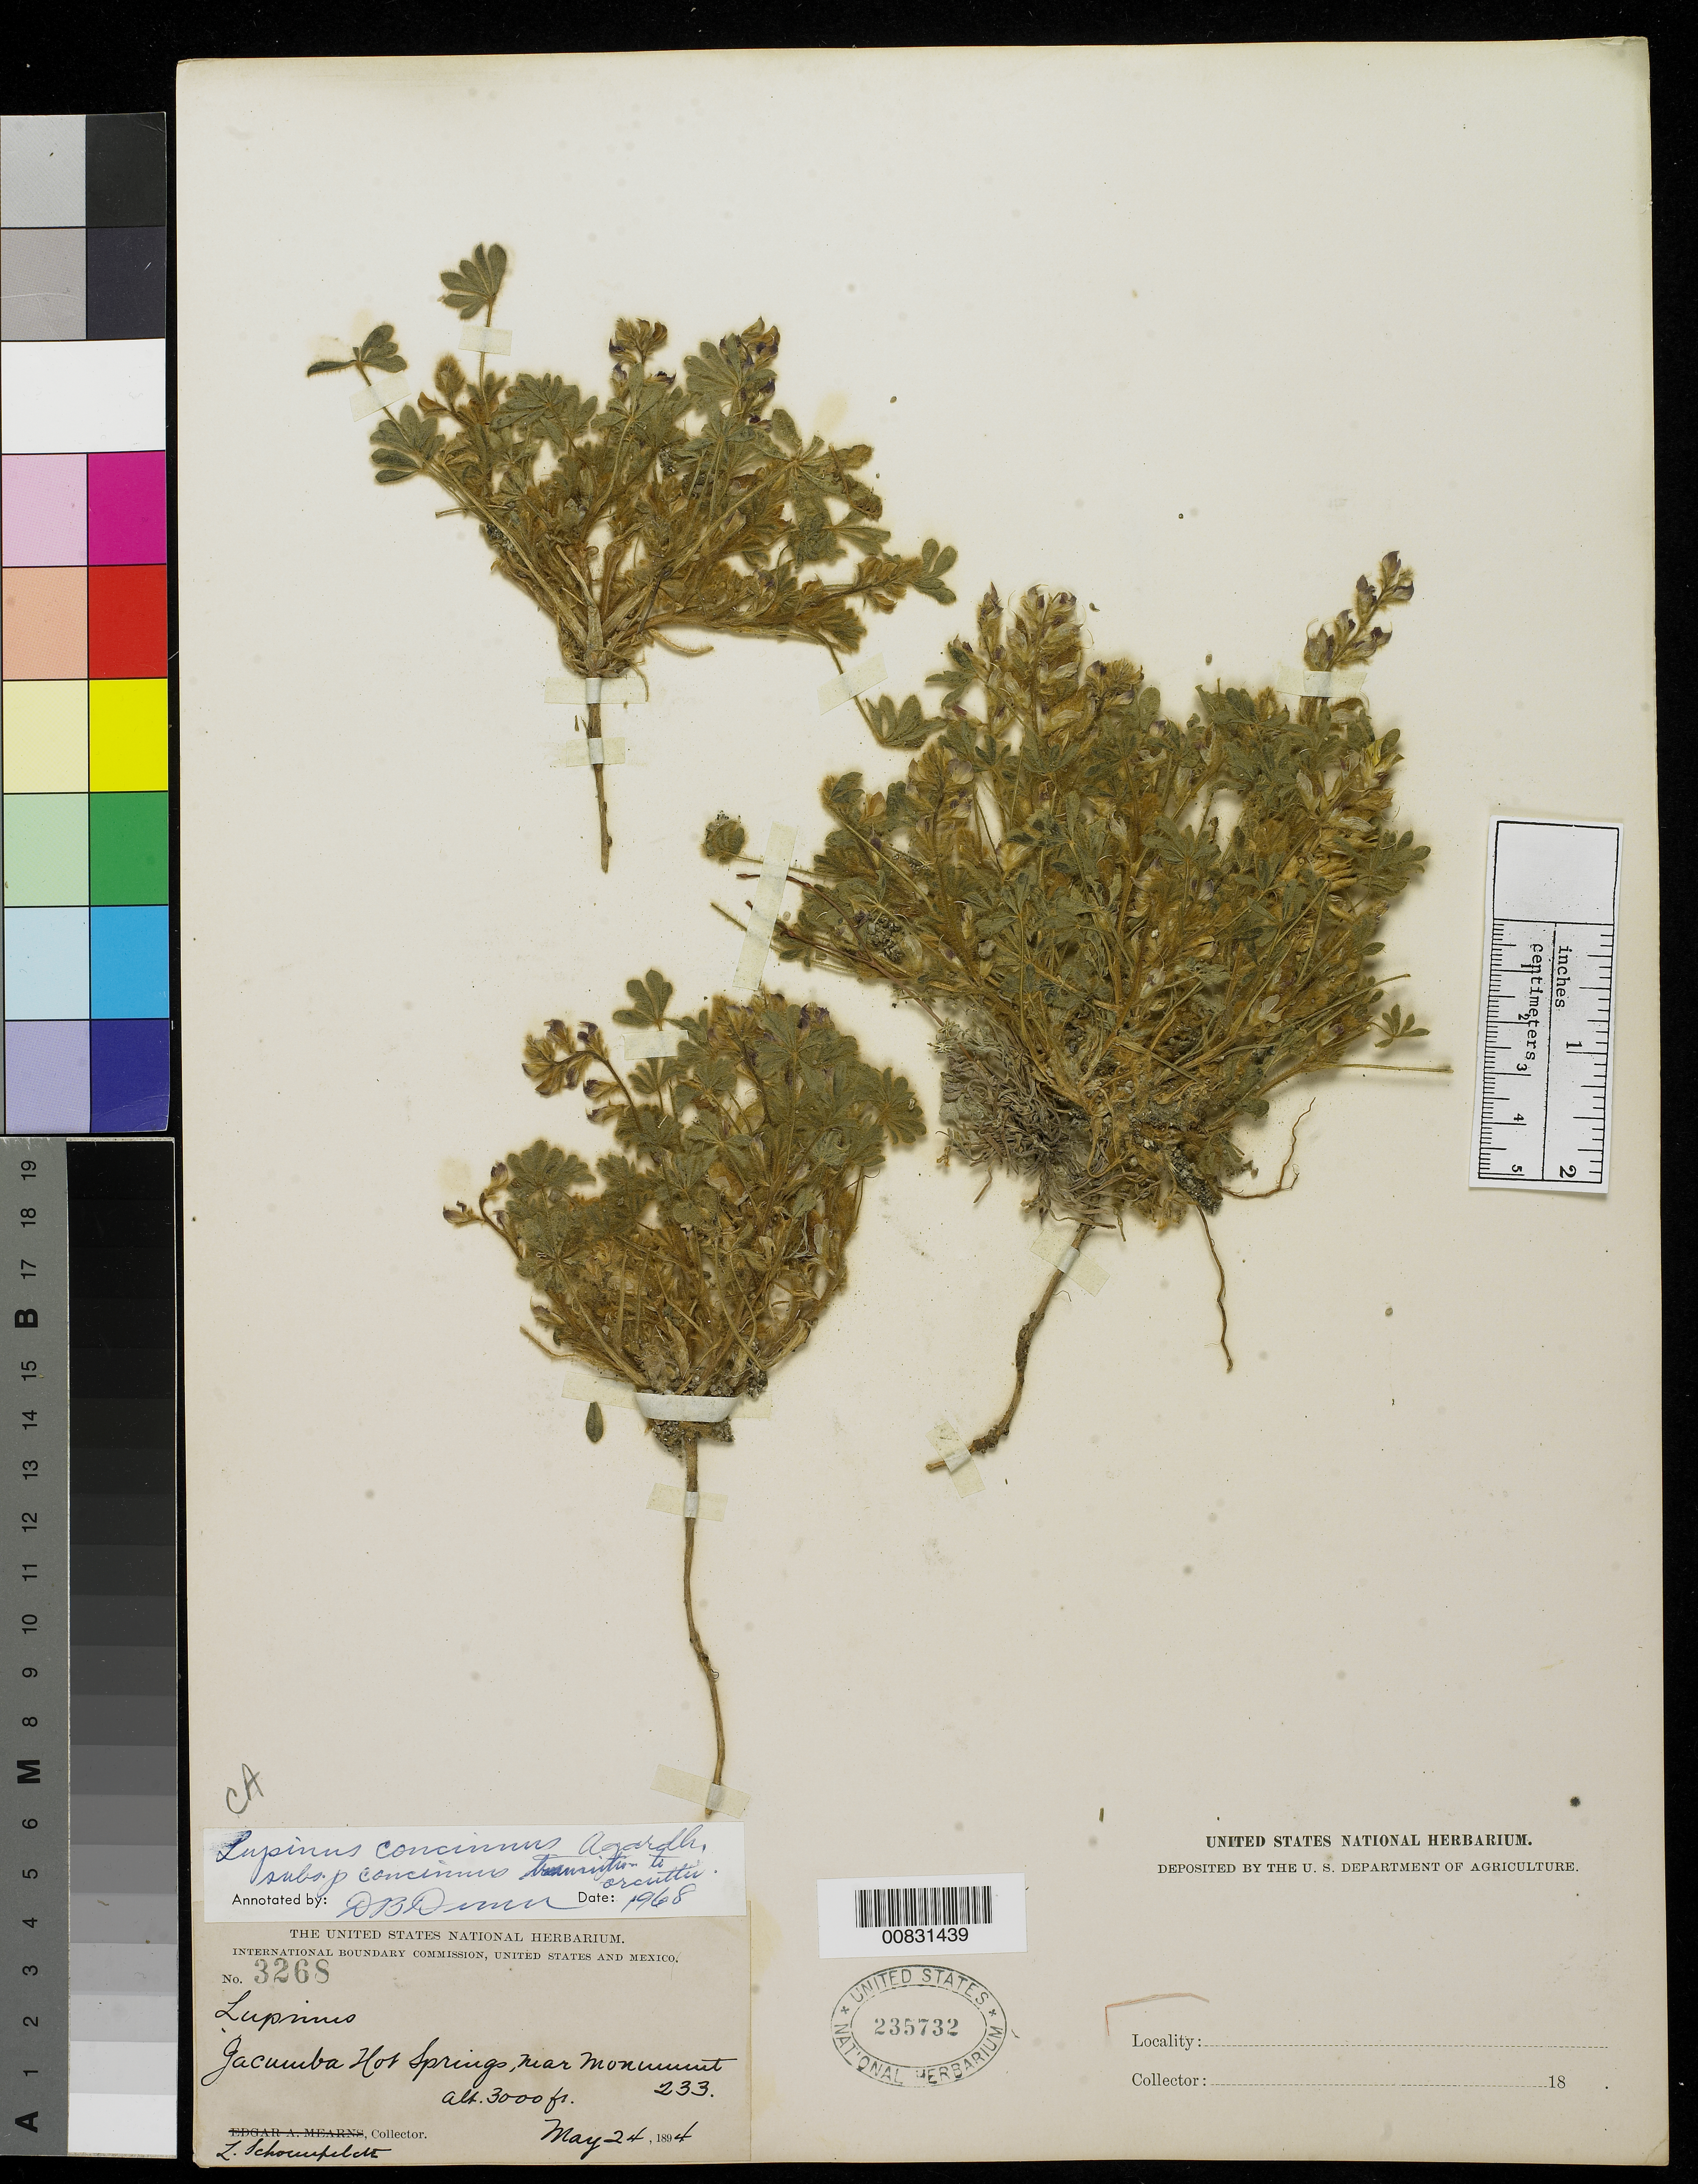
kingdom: Plantae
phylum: Tracheophyta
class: Magnoliopsida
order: Fabales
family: Fabaceae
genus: Lupinus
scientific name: Lupinus concinnus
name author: J. Agardh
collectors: L. Schoenfeldt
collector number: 3268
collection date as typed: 24 May 1894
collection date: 1894-05-24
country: United States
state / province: California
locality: Jacumba Hot Springs, near monument 233.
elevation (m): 914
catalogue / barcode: US 235732